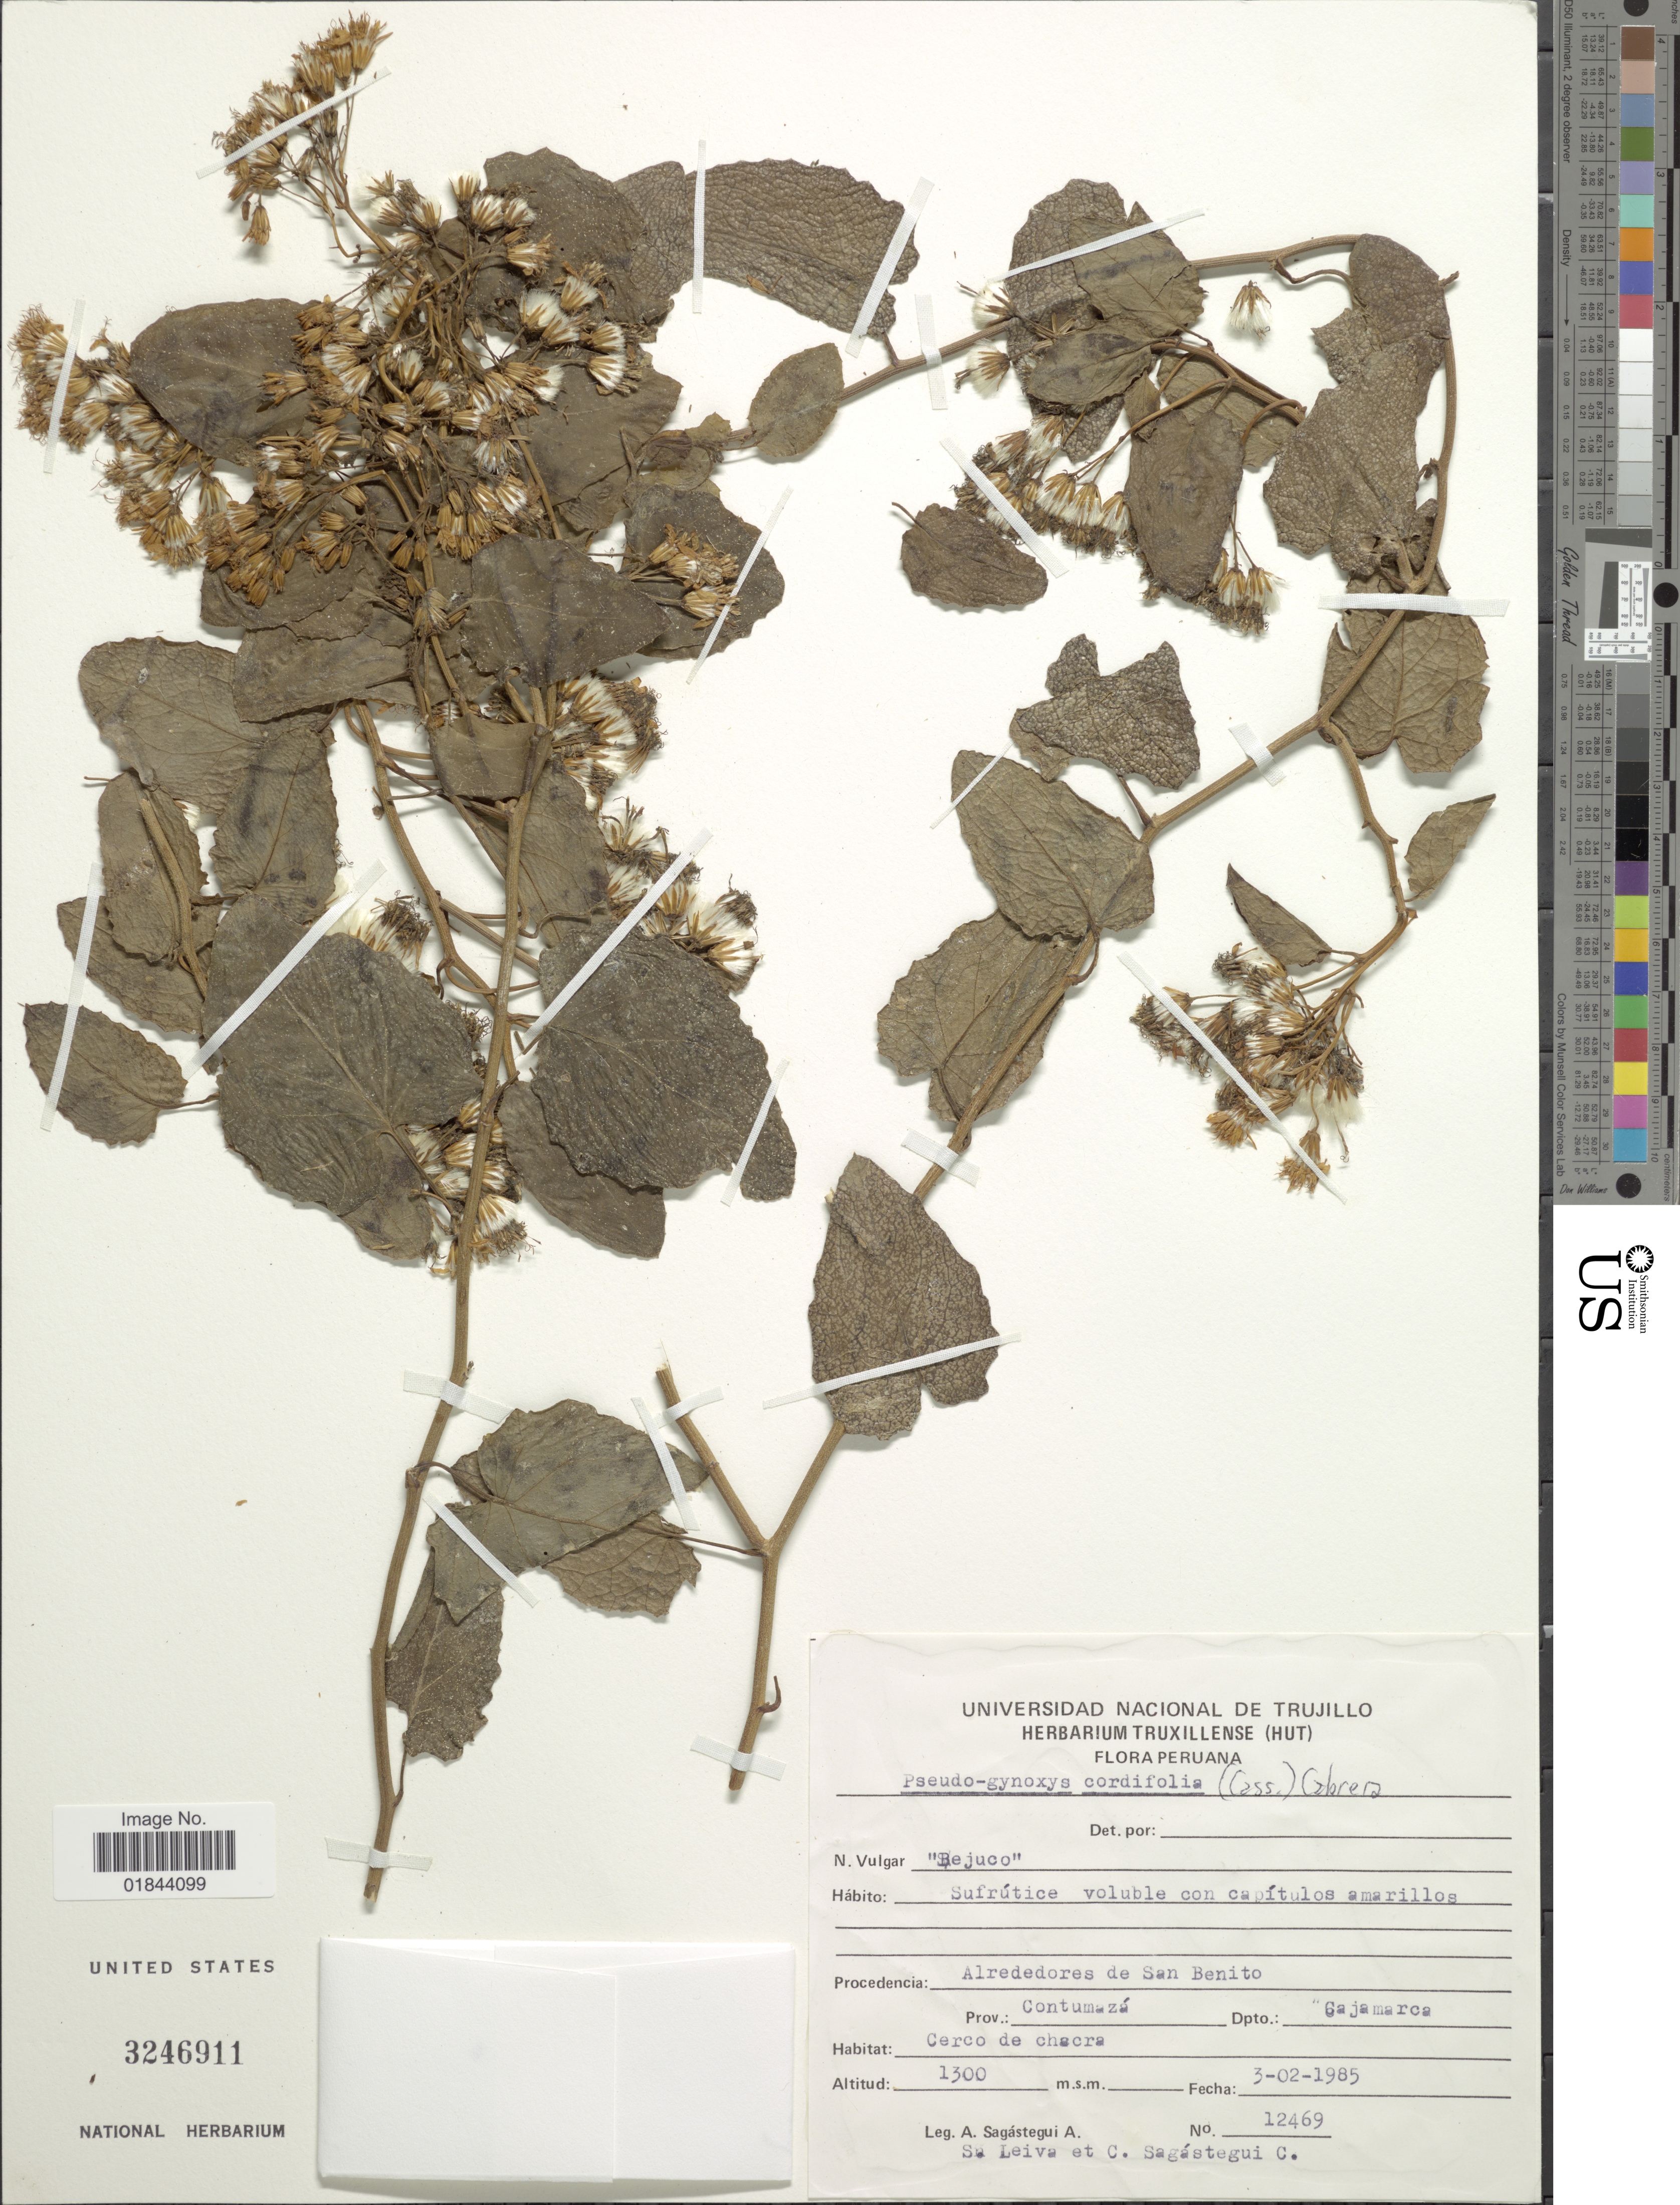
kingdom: Plantae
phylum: Tracheophyta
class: Magnoliopsida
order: Asterales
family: Asteraceae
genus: Pseudogynoxys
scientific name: Pseudogynoxys cordifolia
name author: (Cass.) Cabrera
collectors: A. Sagástegui A., S. Leiva & C. Sagástegui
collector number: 12469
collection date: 1985-02-03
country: Peru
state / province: Cajamarca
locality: Alrededores de San Benito, Prov. Contumazá, Dpto Cajamarca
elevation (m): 1300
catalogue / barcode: US 3246911